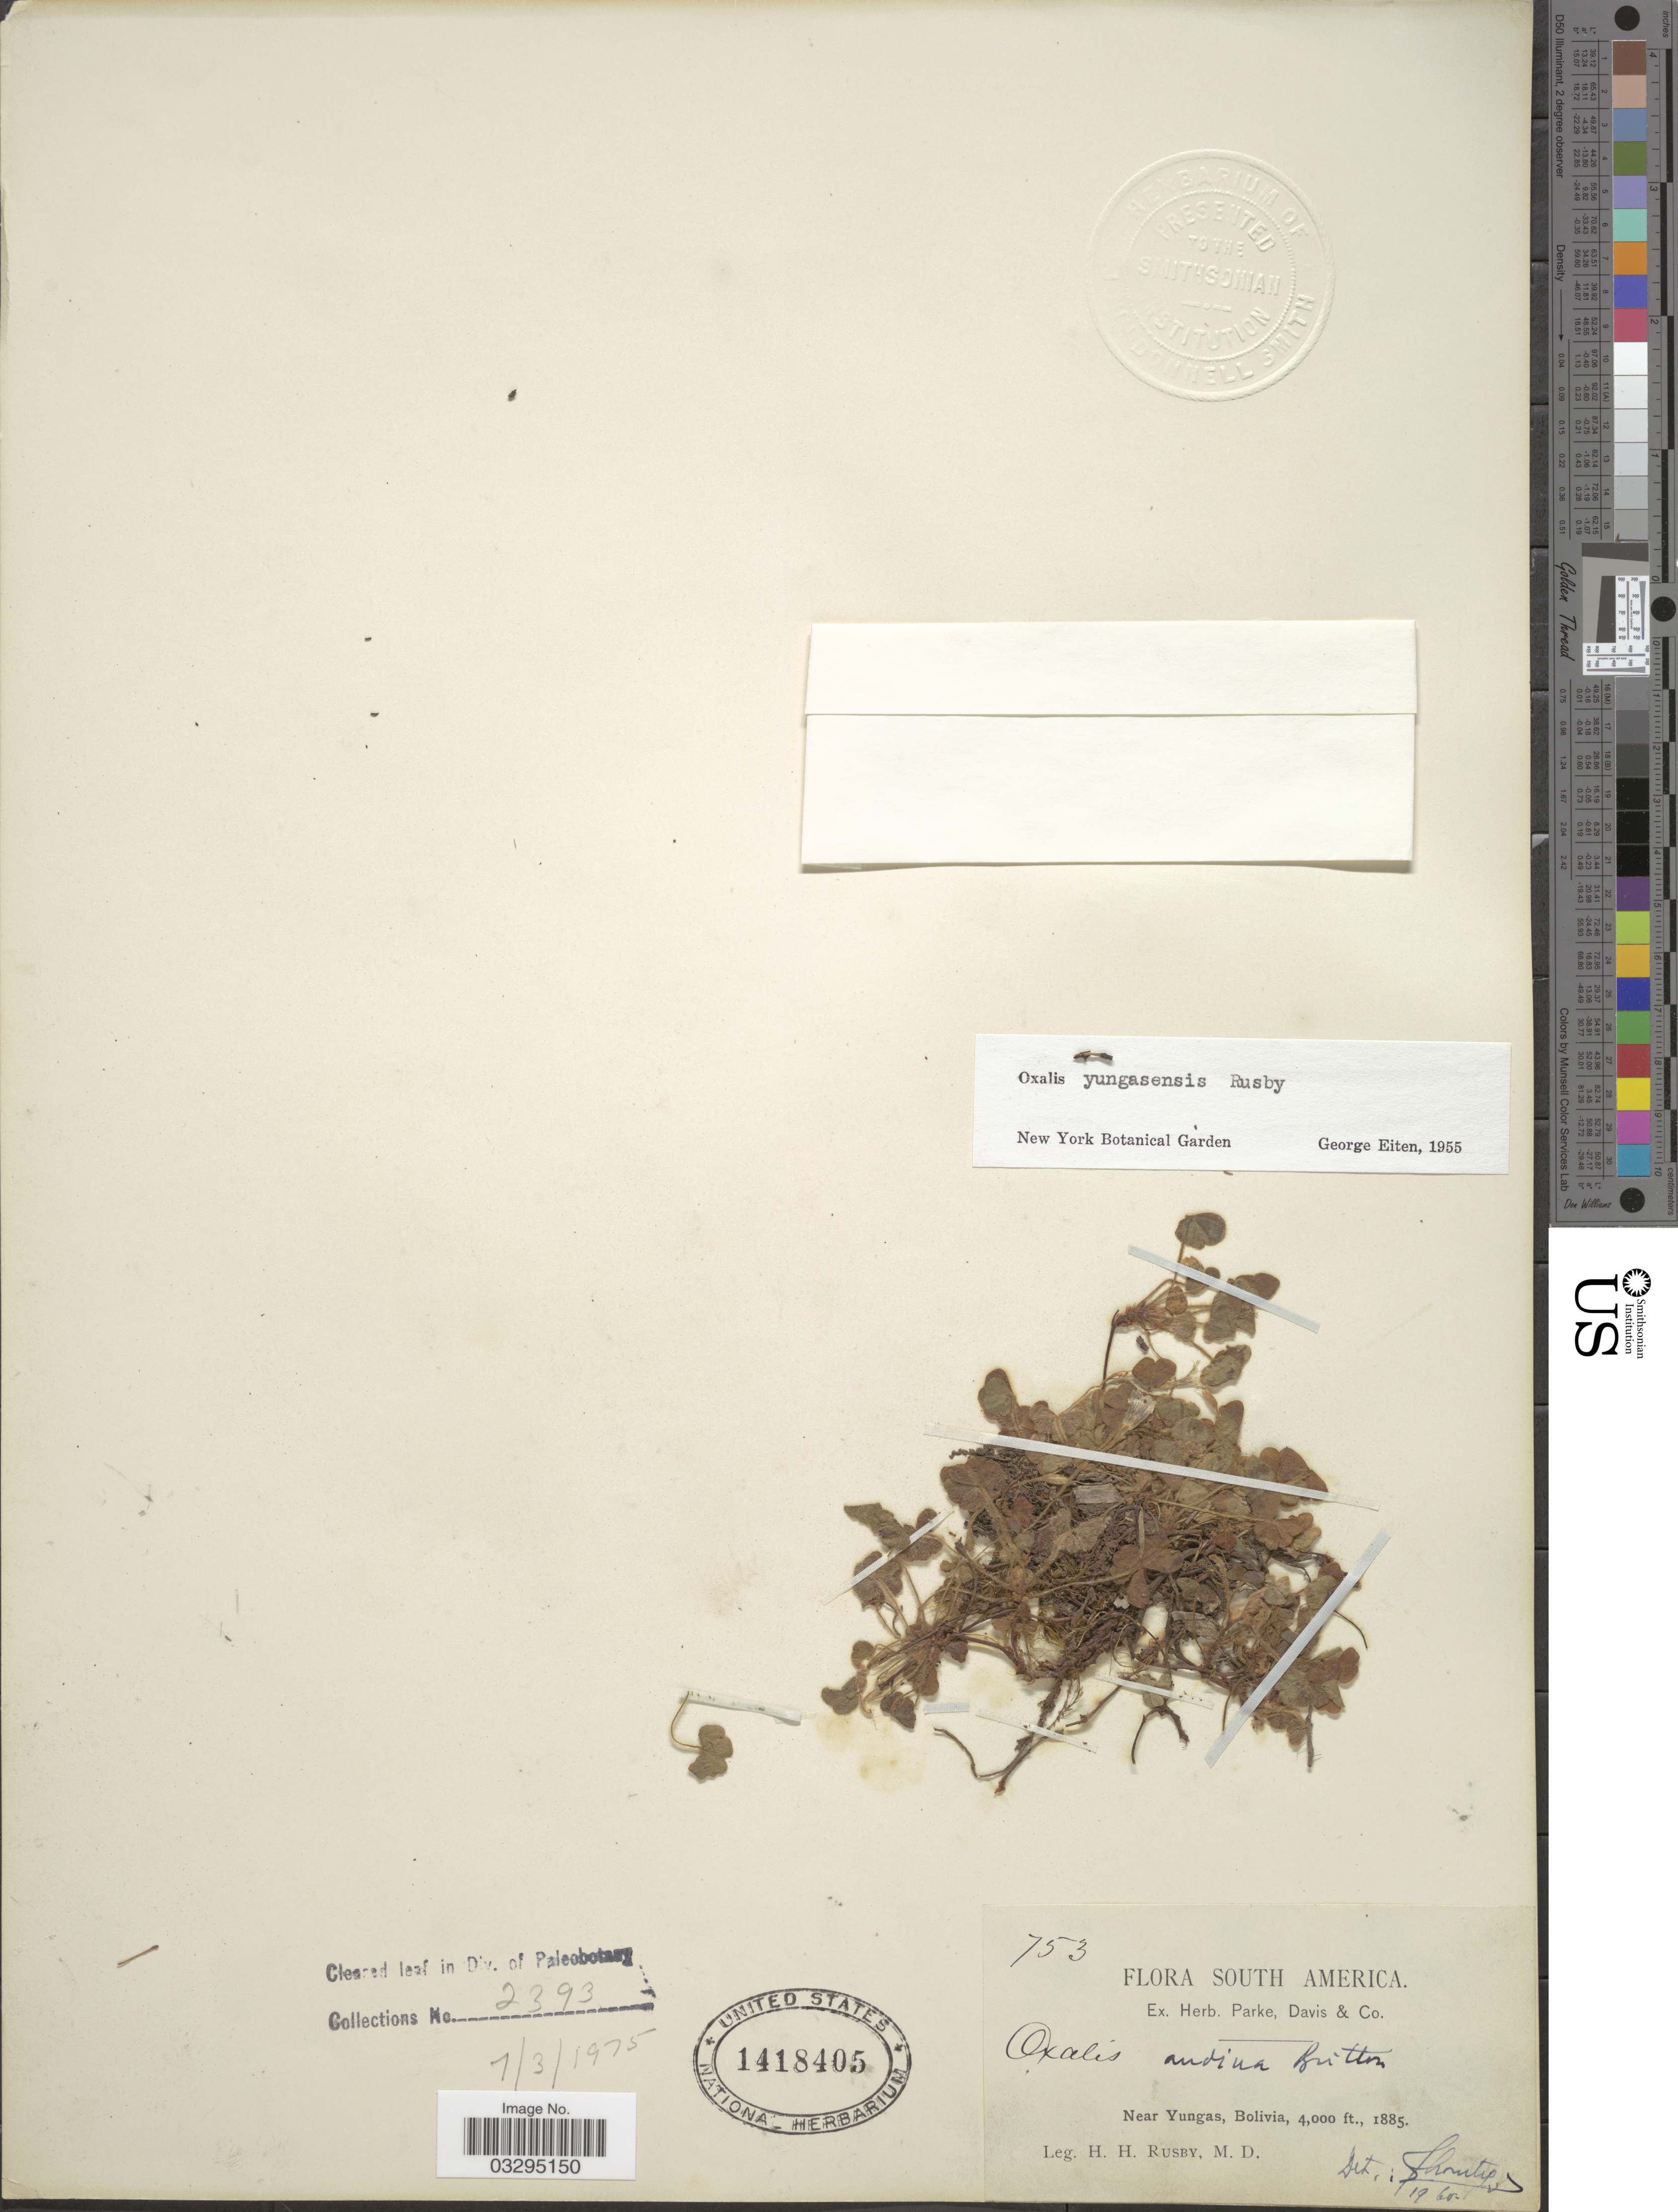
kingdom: Plantae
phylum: Tracheophyta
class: Magnoliopsida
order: Oxalidales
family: Oxalidaceae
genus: Oxalis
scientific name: Oxalis andina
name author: Britton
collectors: H. H. Rusby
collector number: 753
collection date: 1885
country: Bolivia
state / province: La Paz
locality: Near Yungas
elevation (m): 1219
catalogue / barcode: US 1418405